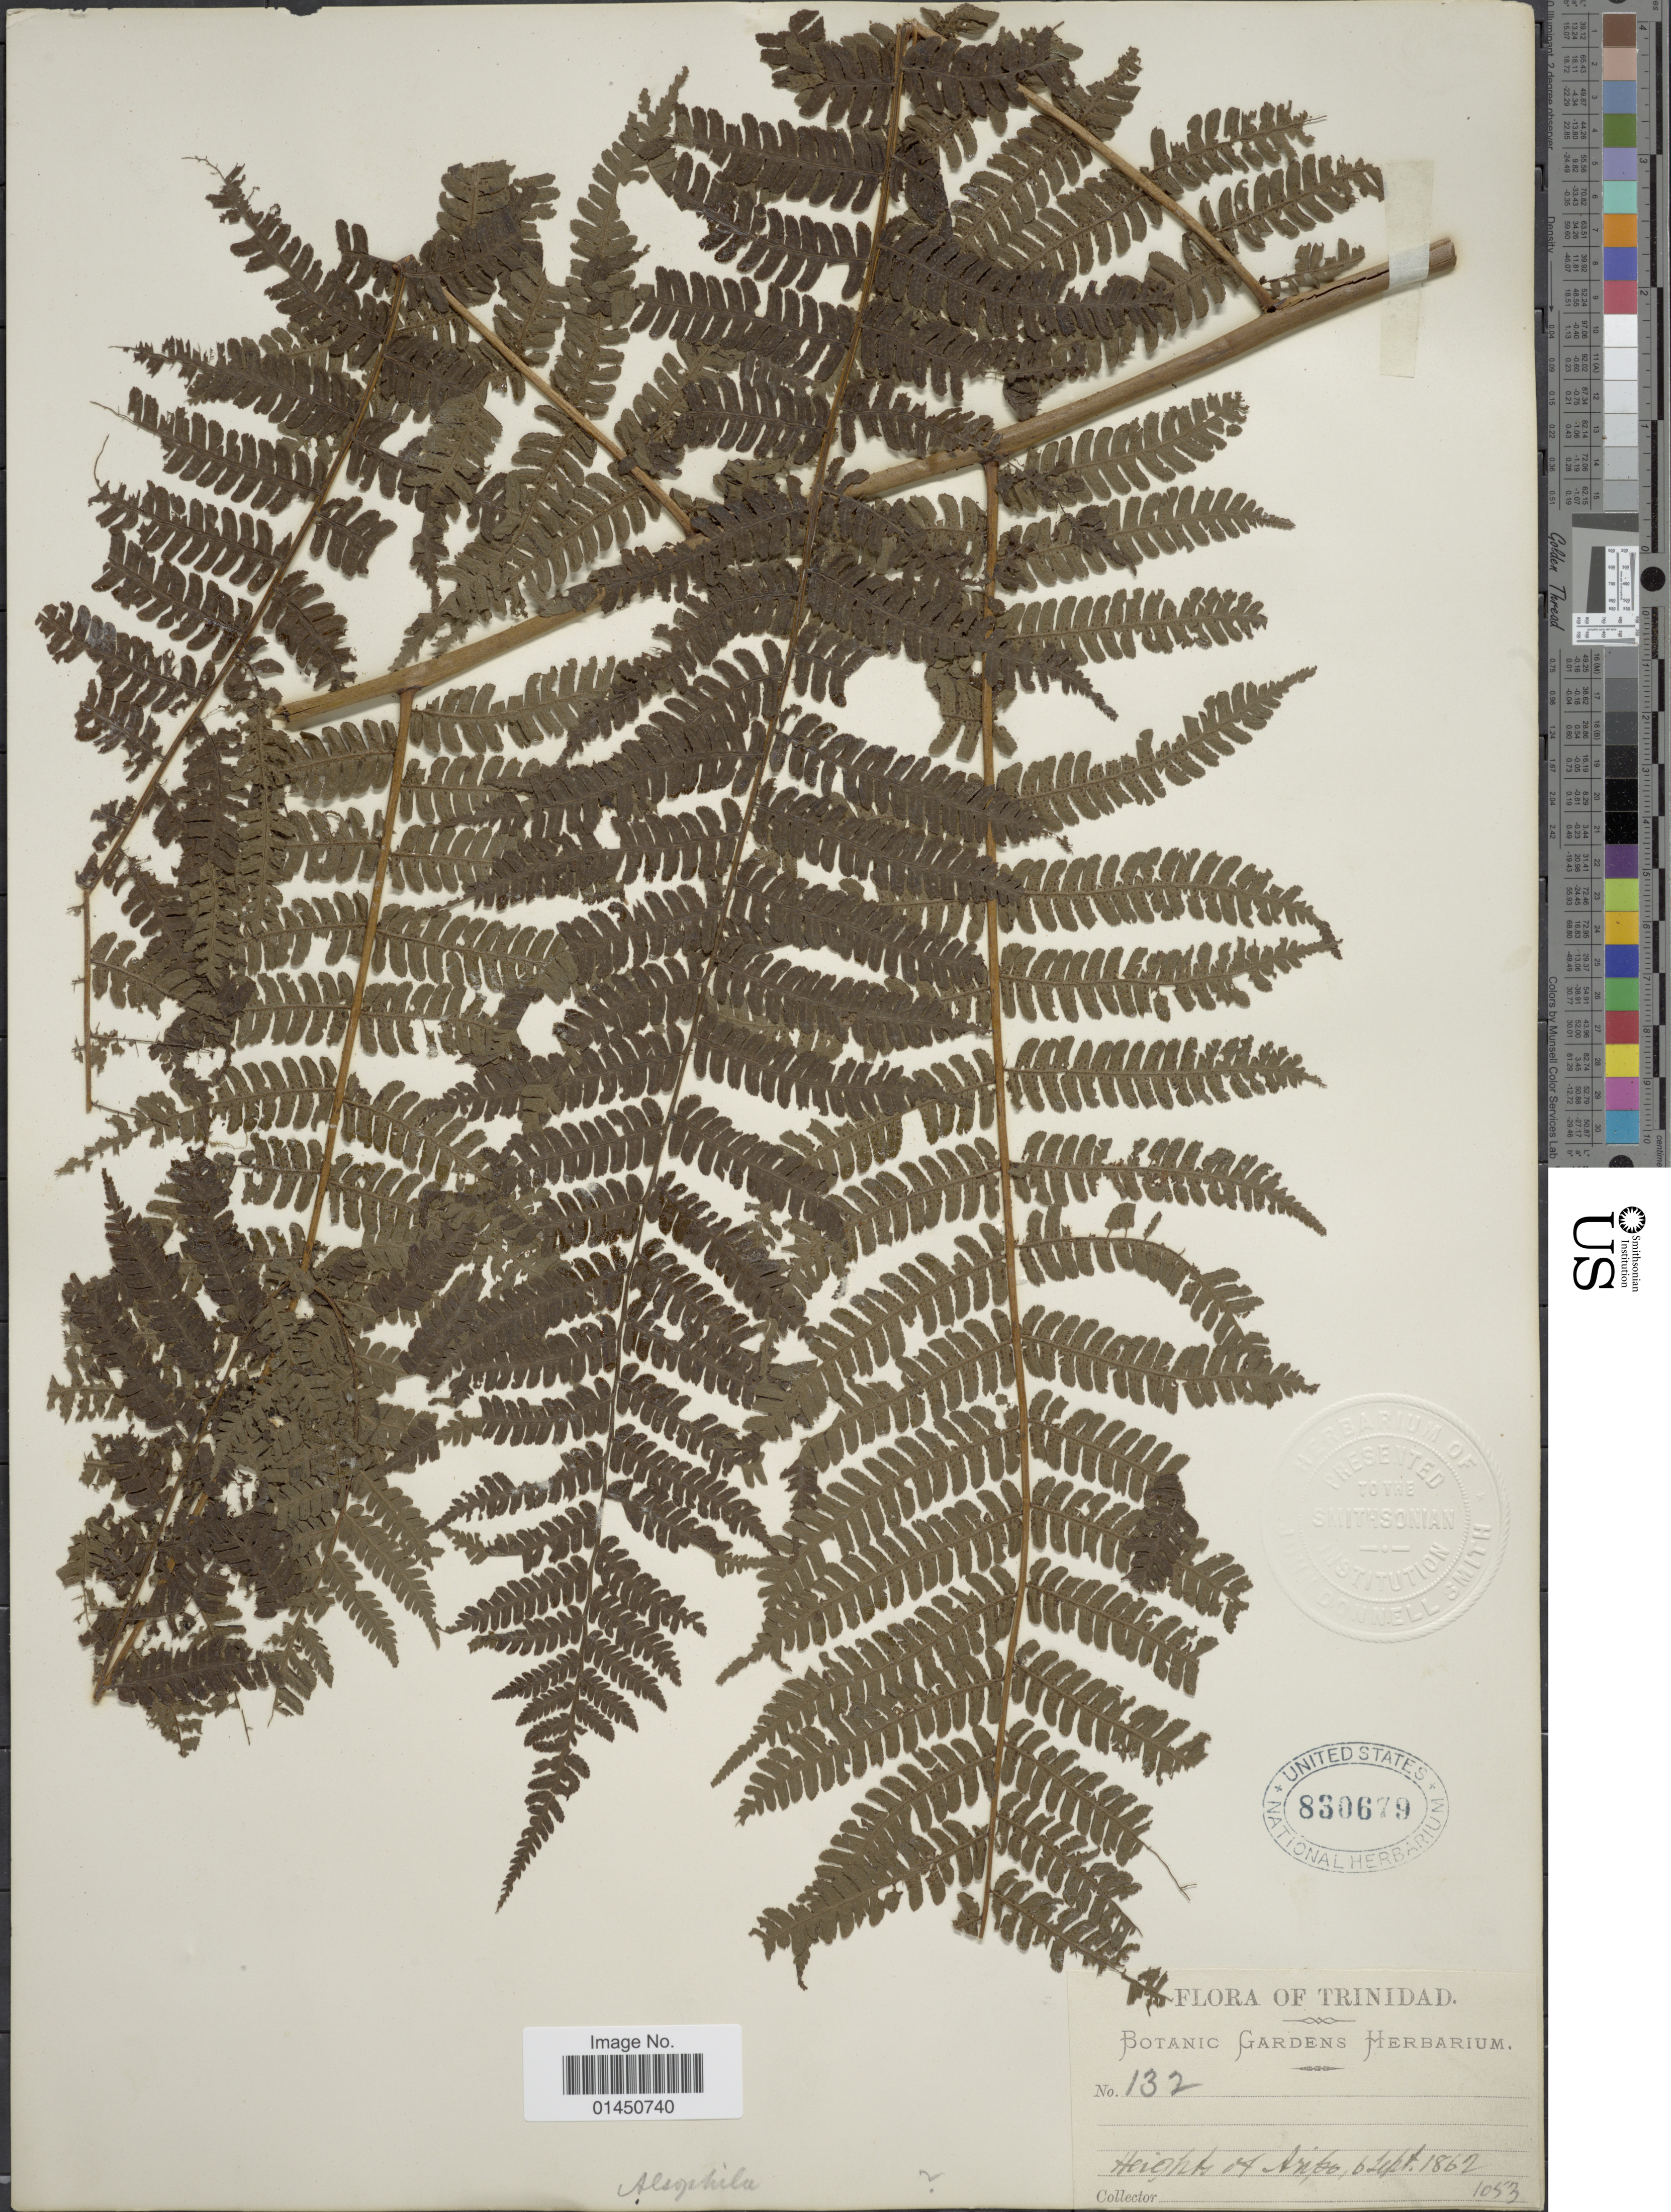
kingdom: Plantae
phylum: Tracheophyta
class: Polypodiopsida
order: Cyatheales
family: Cyatheaceae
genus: Cyathea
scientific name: Cyathea tenera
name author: (J. Sm. ex Hook.) T. Moore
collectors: ex herb. Bot. Gard.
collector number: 132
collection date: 1862-09-06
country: Trinidad and Tobago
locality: Trinidad, Heights of Aripo.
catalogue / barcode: US 830679